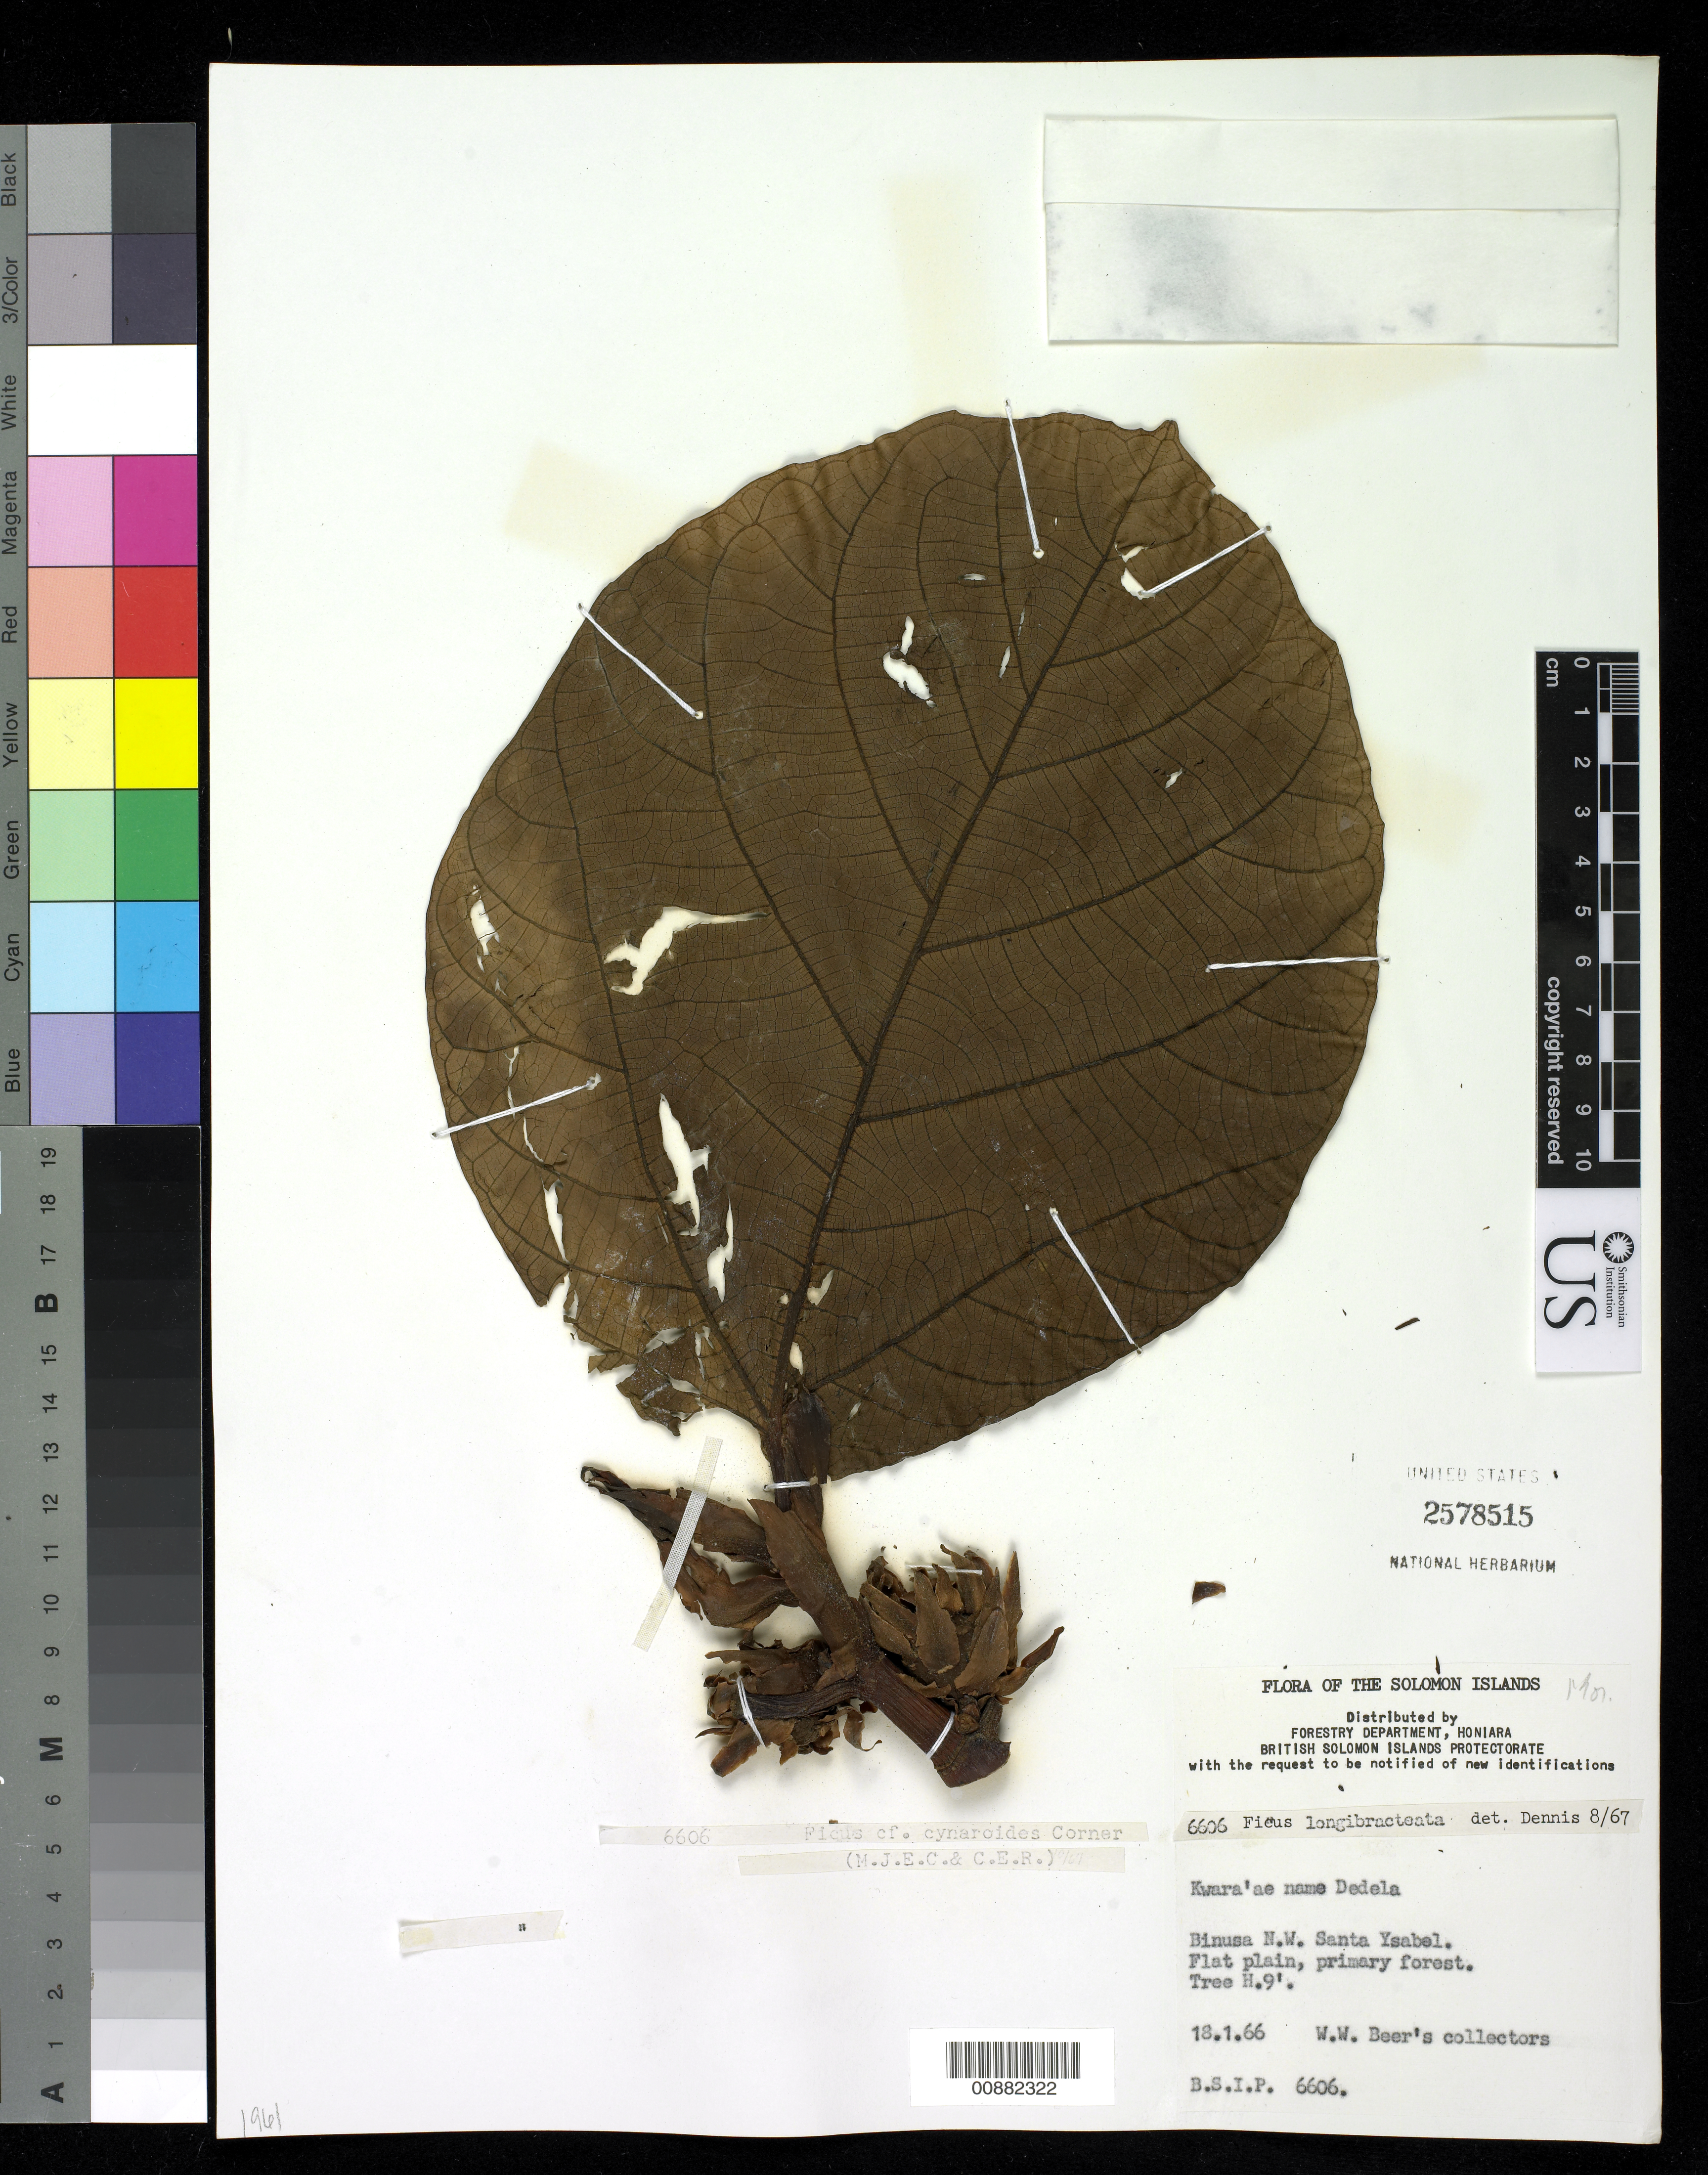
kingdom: Plantae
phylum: Tracheophyta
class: Magnoliopsida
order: Rosales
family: Moraceae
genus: Ficus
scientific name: Ficus longibracteata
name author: (L.) Corner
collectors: W. Beer's Collectors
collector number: BSIP 6606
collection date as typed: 18 Jan 1966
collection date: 1966-01-18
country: Solomon Islands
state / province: Isabel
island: Santa Isabel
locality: Binusa NW,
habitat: Flat plain, primary forest.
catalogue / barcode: US 2578515